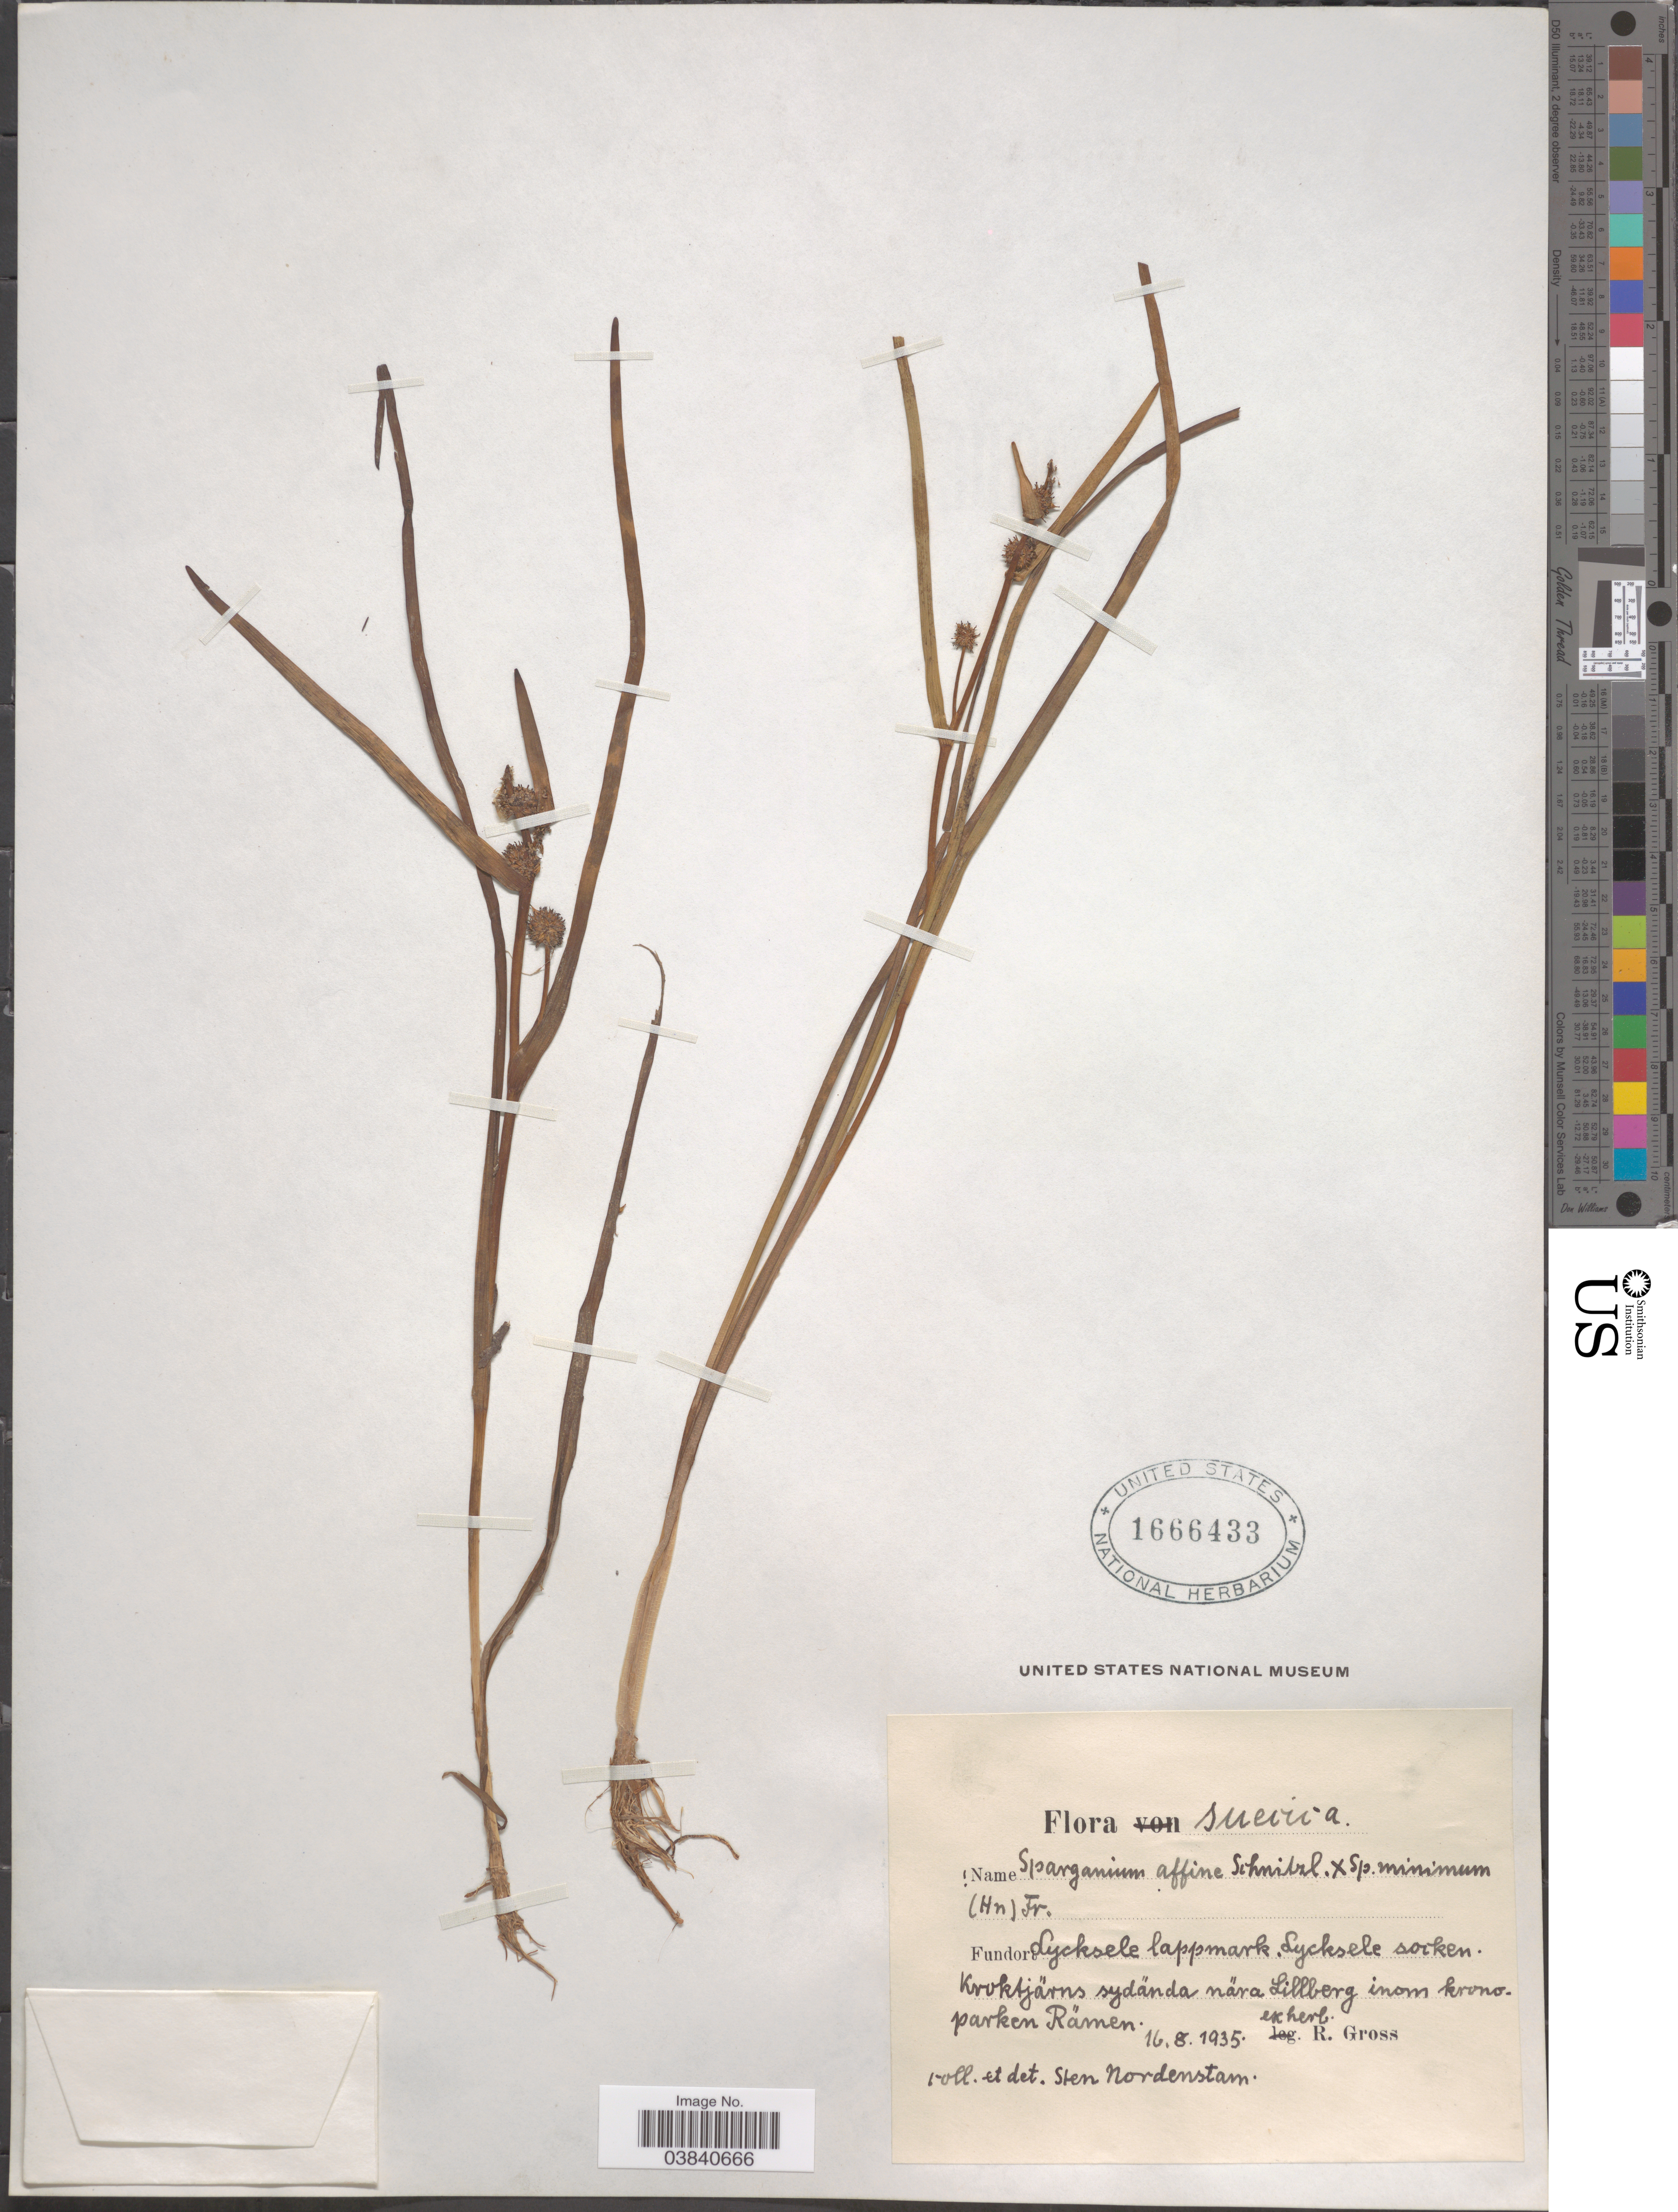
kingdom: Plantae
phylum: Tracheophyta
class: Liliopsida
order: Poales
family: Typhaceae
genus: Sparganium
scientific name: Sparganium affine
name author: Schnizl.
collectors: S. Nordenstam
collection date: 1935-08-16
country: Sweden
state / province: Västerbotten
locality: Suecica. Lycksele lappmark. Lycksele socken. Kvoktjärns sydända nära Lillberg inom kronoparken Rämen.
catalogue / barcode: US 1666433